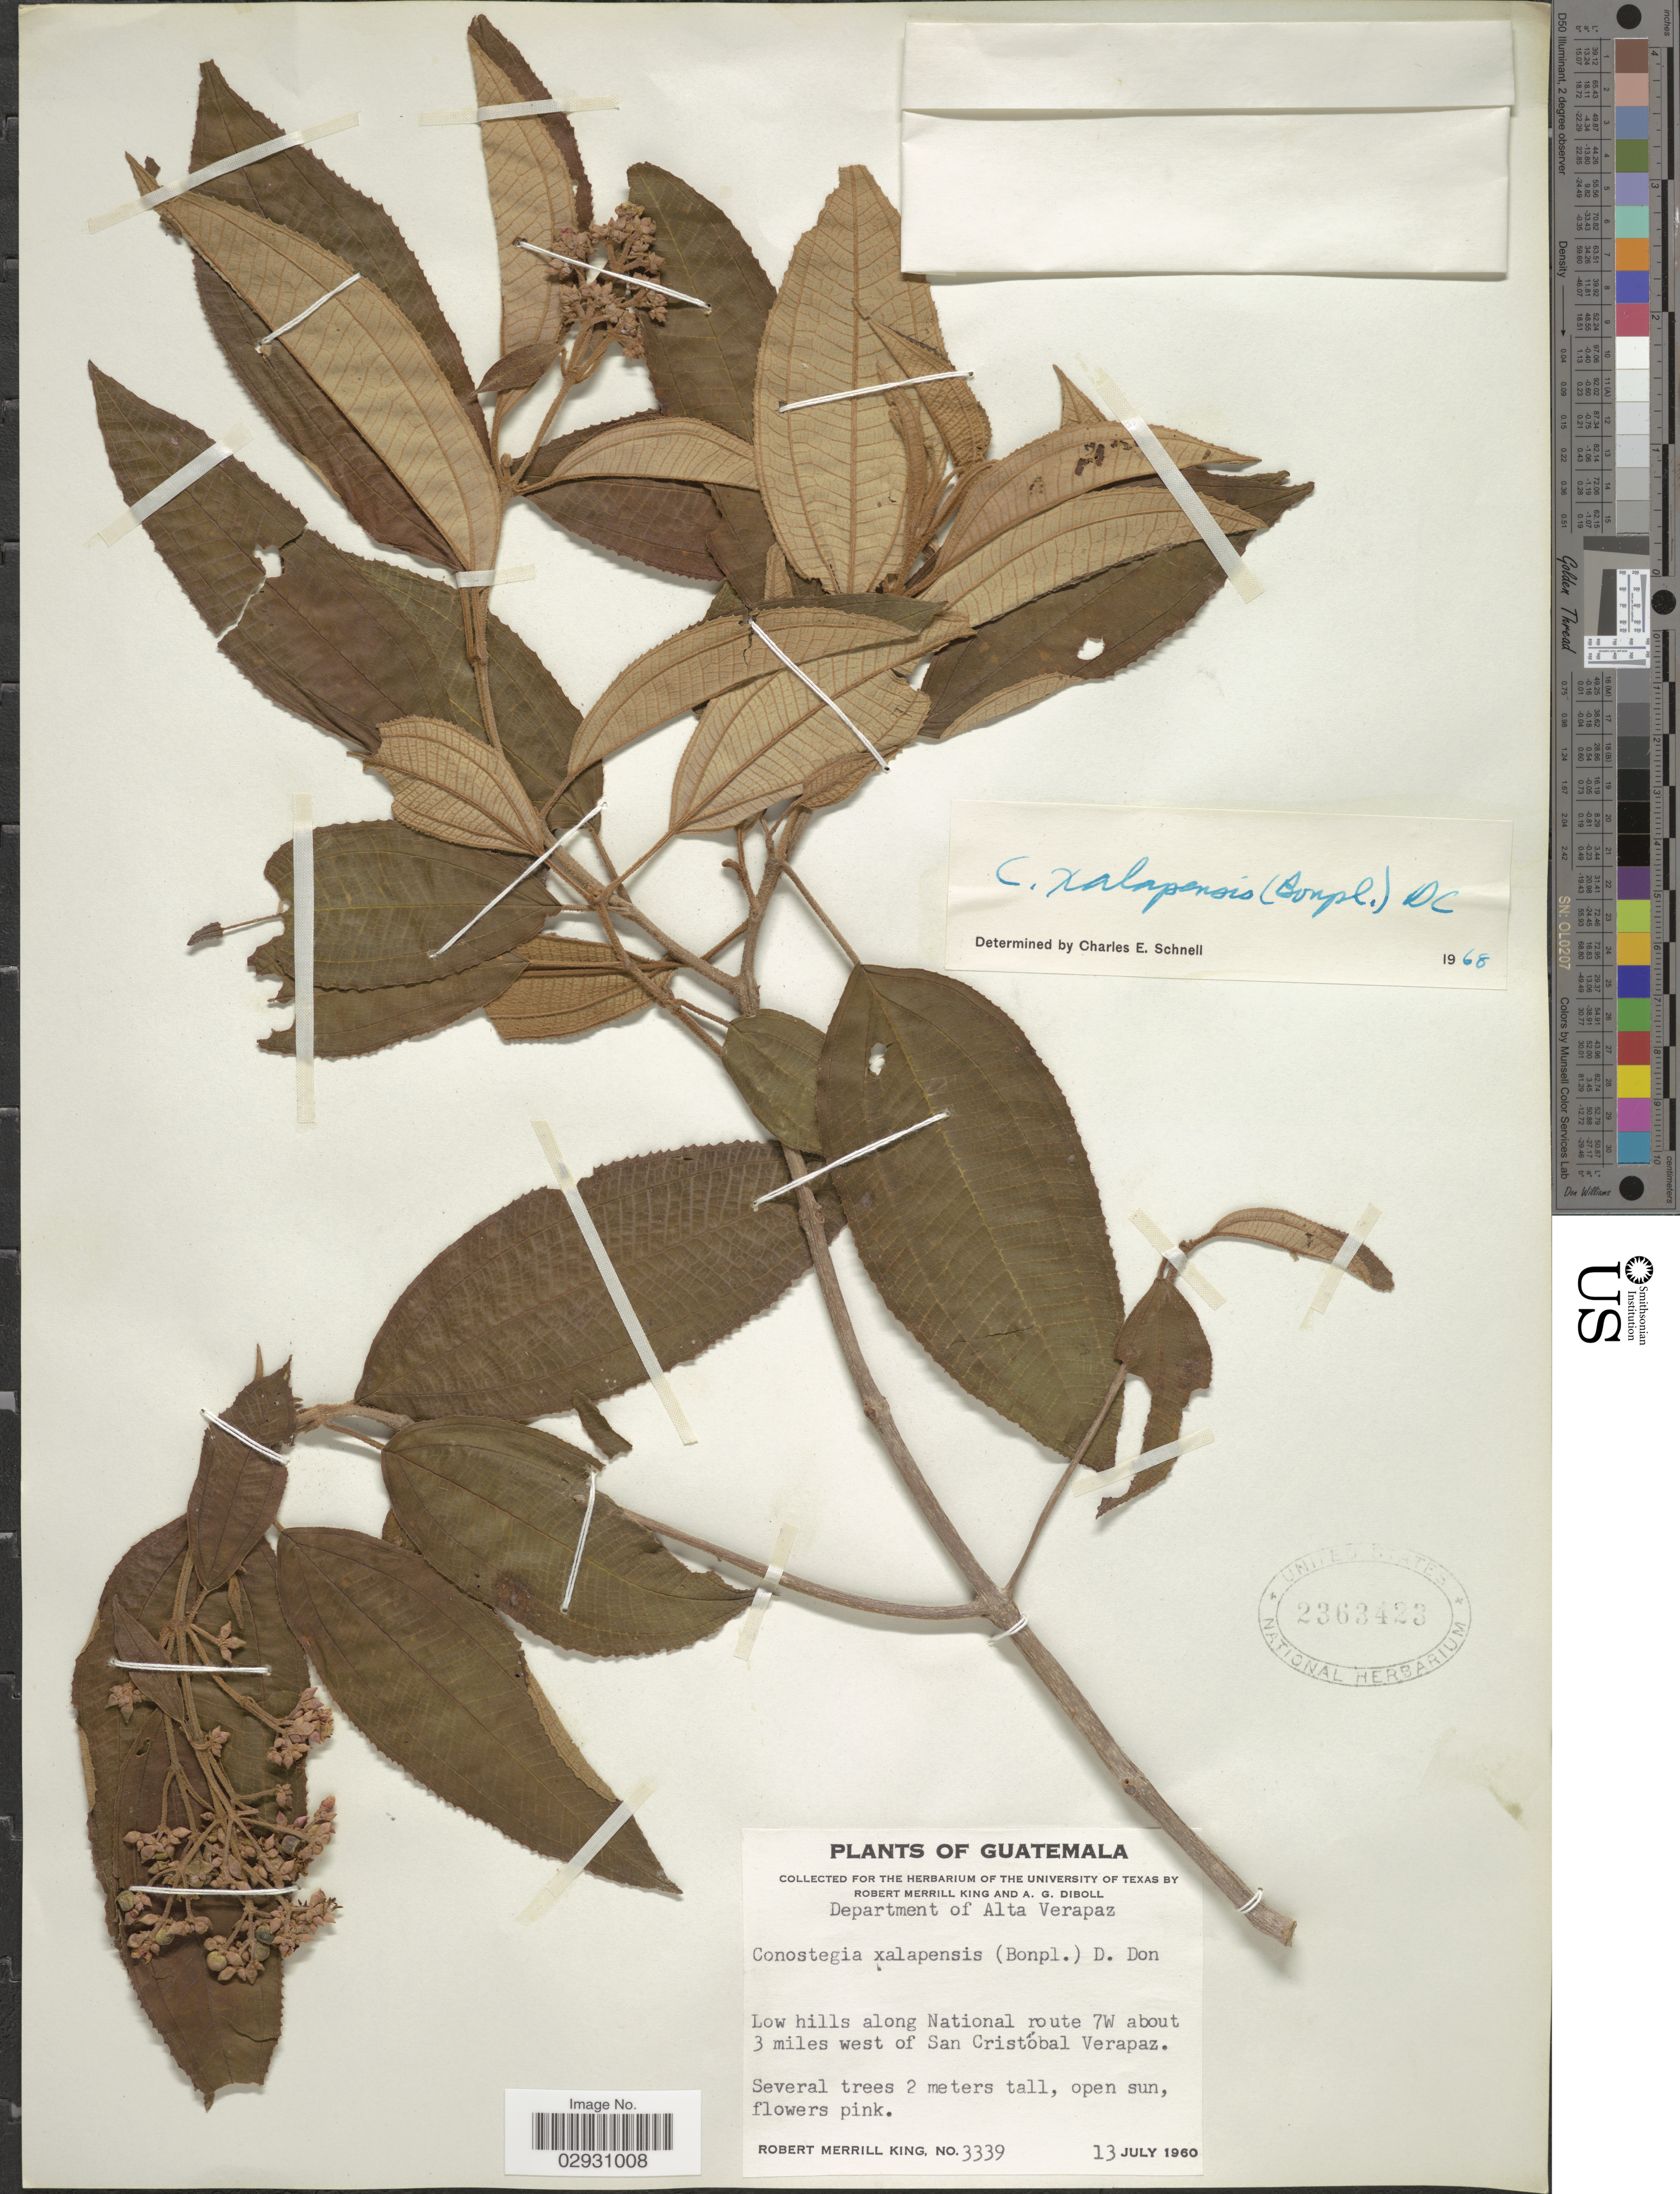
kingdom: Plantae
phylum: Tracheophyta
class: Magnoliopsida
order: Myrtales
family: Melastomataceae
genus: Conostegia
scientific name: Conostegia quadrangularis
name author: Schltdl. ex Steud.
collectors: R. M. King & A. Diboll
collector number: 3339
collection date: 1960-07-13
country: Guatemala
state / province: Alta Verapaz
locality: Department of Alta Verapaz, Low hills along National route 7W about 3 miles west of San Cristóbal Verapaz.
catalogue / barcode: US 2363423